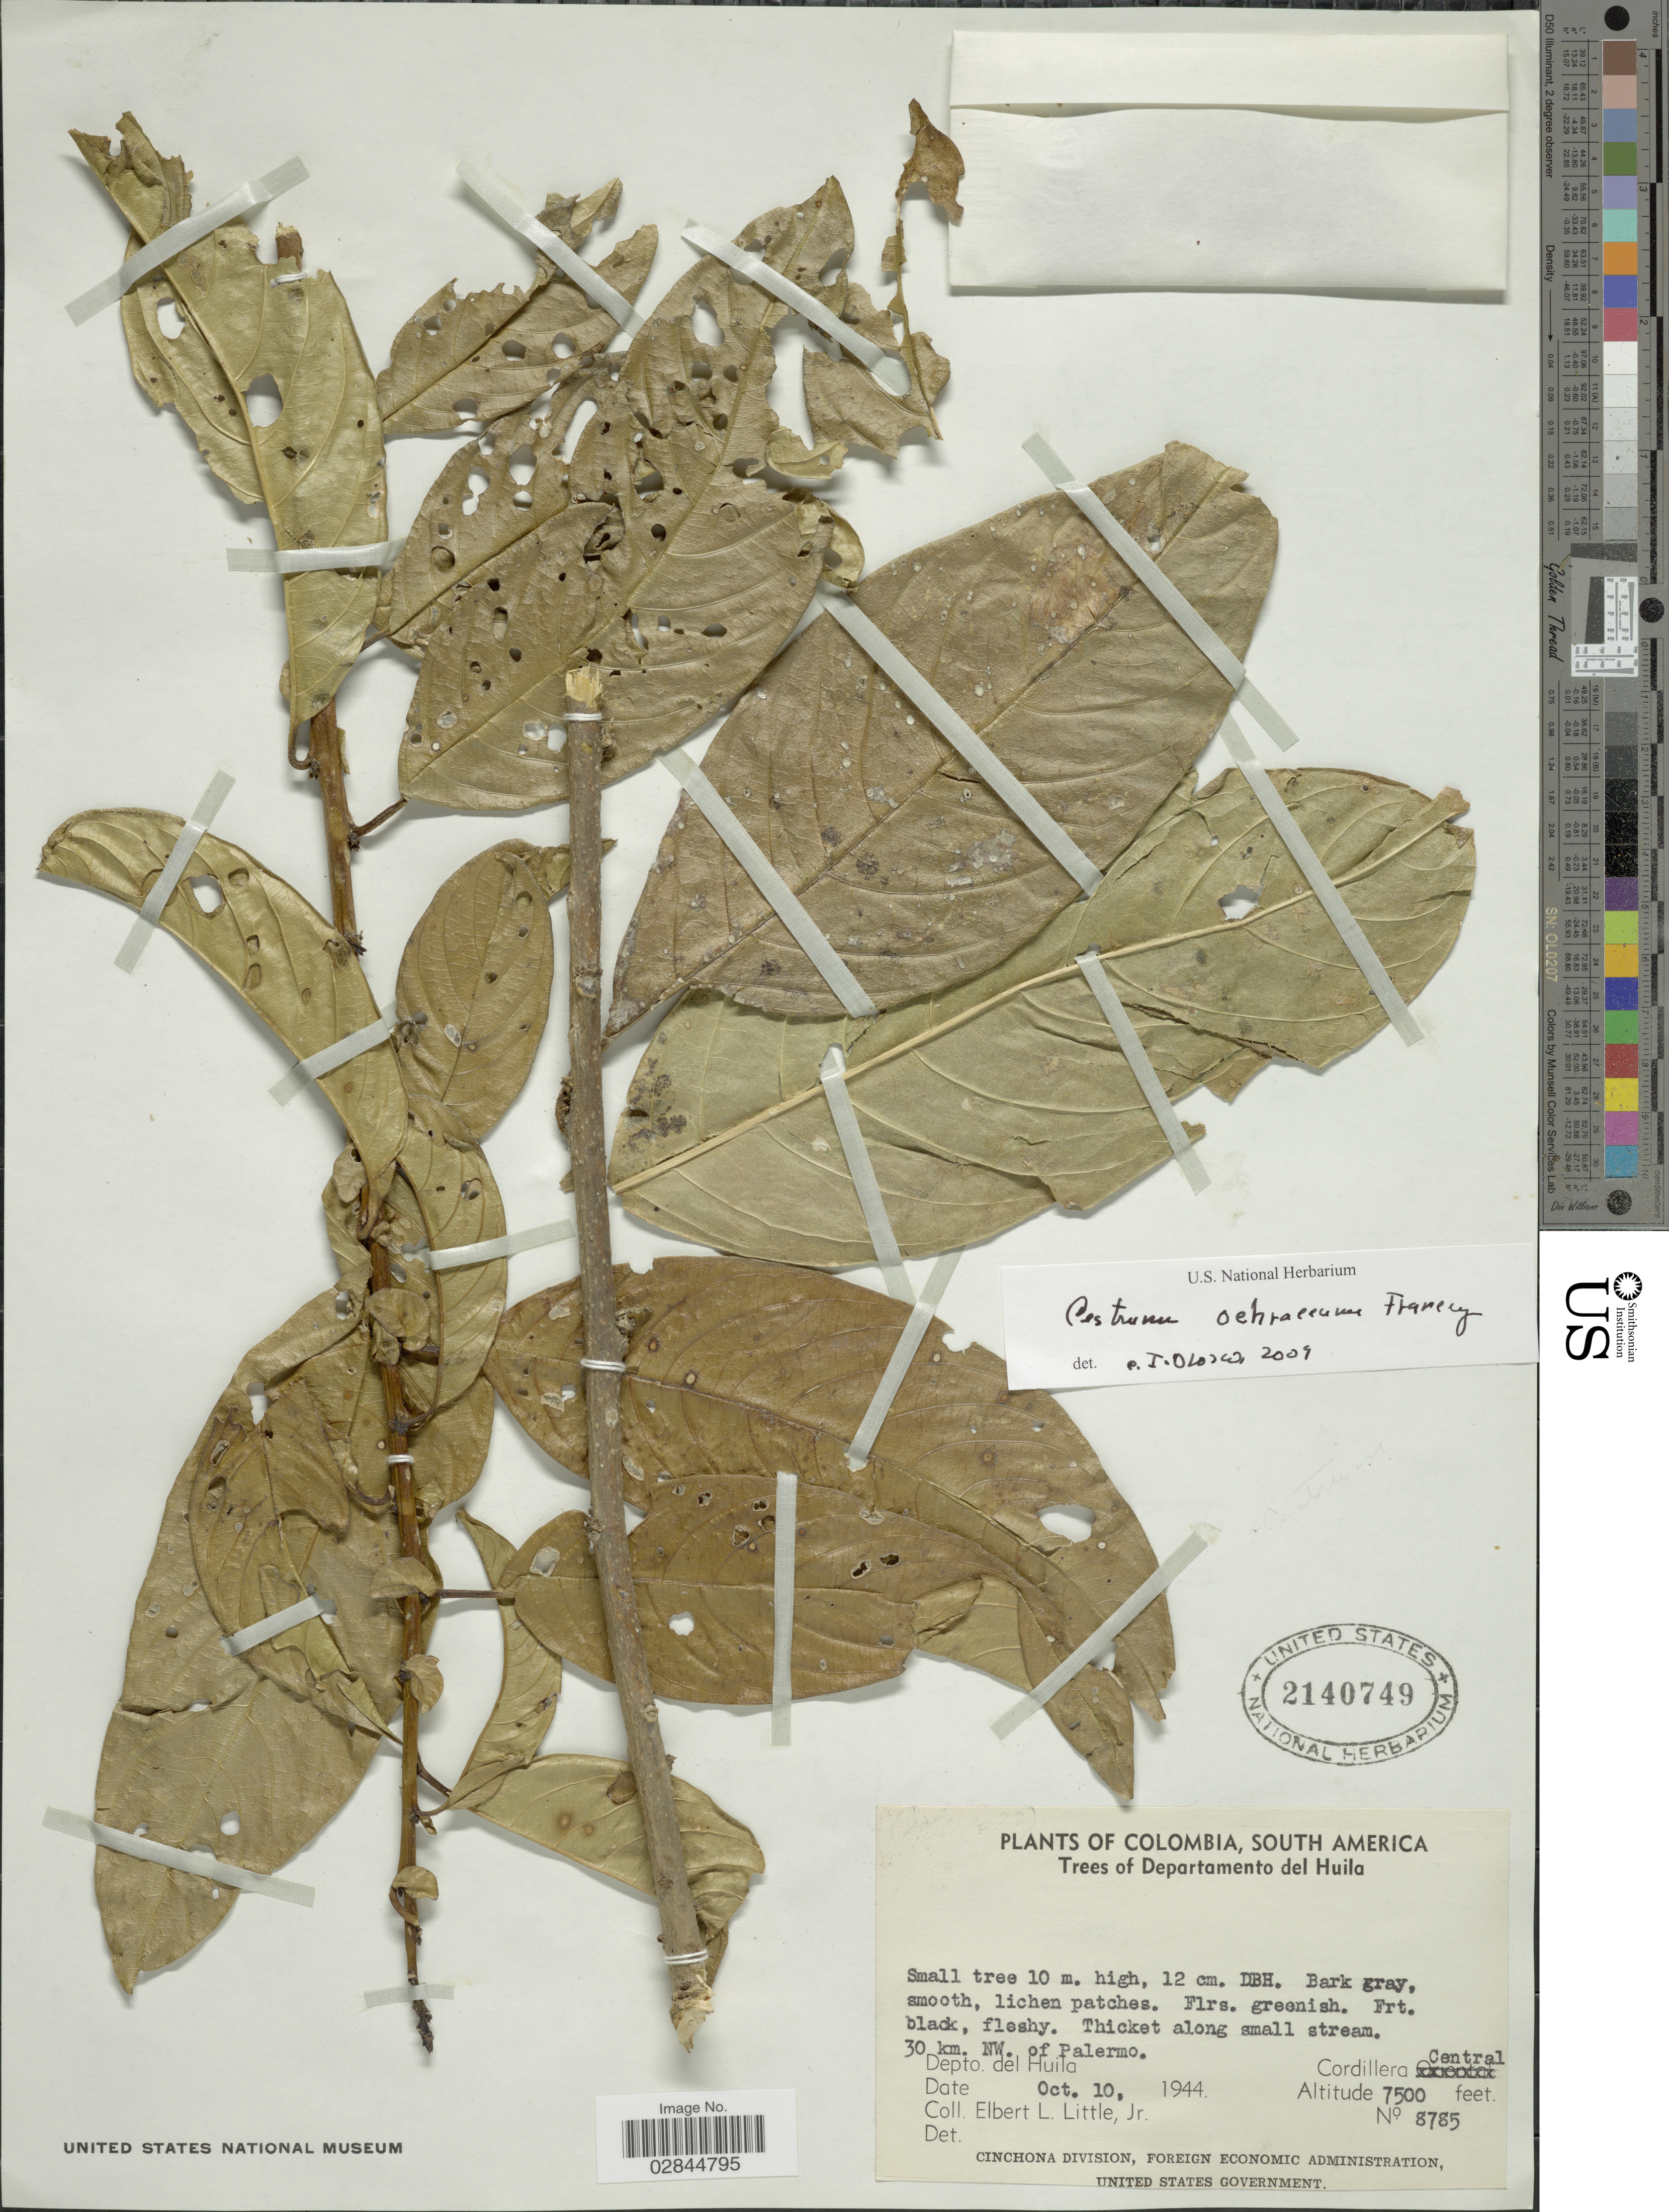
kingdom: Plantae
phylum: Tracheophyta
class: Magnoliopsida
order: Solanales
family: Solanaceae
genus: Cestrum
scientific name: Cestrum ochraceum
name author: Francey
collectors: E. L. Little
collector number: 8785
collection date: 1944-10-10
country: Colombia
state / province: Huila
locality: Thicket along small stream. 30 km. NW. of Palermo. Depto. del Huila. Cordillera Central.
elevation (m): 2286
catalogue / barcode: US 2140749